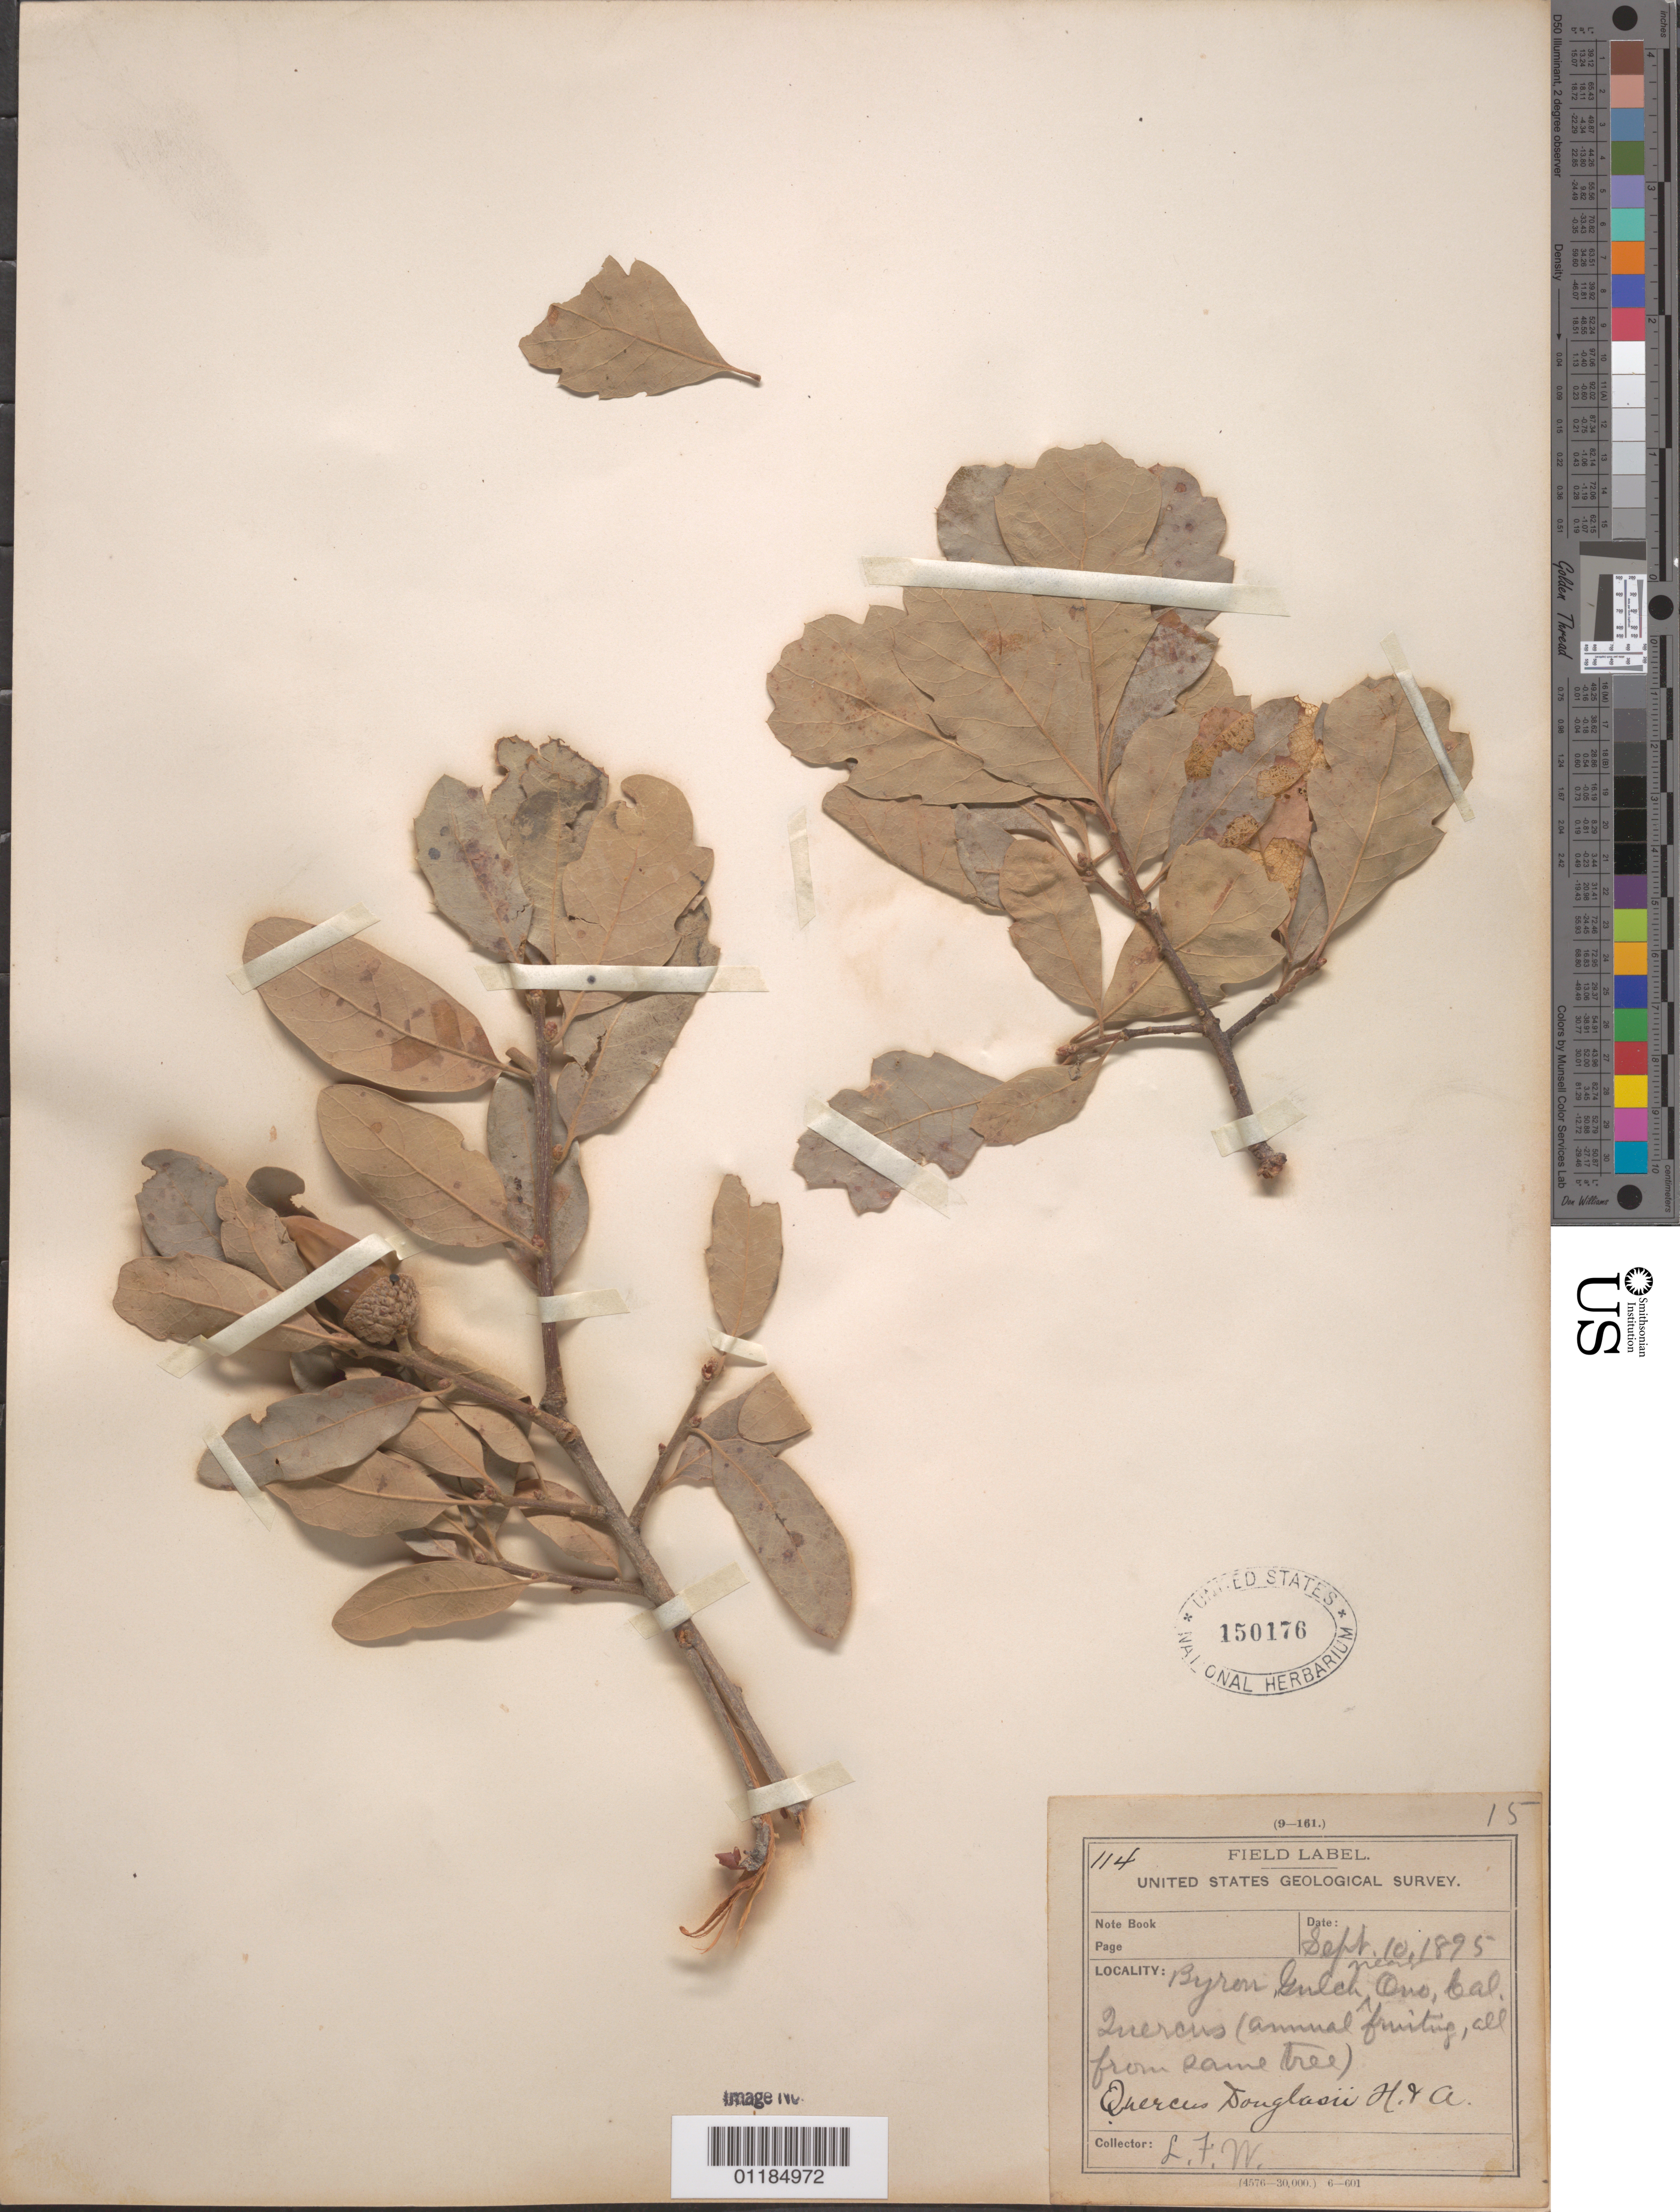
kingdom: Plantae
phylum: Tracheophyta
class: Magnoliopsida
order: Fagales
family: Fagaceae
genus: Quercus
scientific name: Quercus douglasii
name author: A. DC. in DC.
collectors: L. F. Ward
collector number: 114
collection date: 1895-09-10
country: United States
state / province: California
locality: near Ono, [Byron Gulch]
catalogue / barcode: US 150176